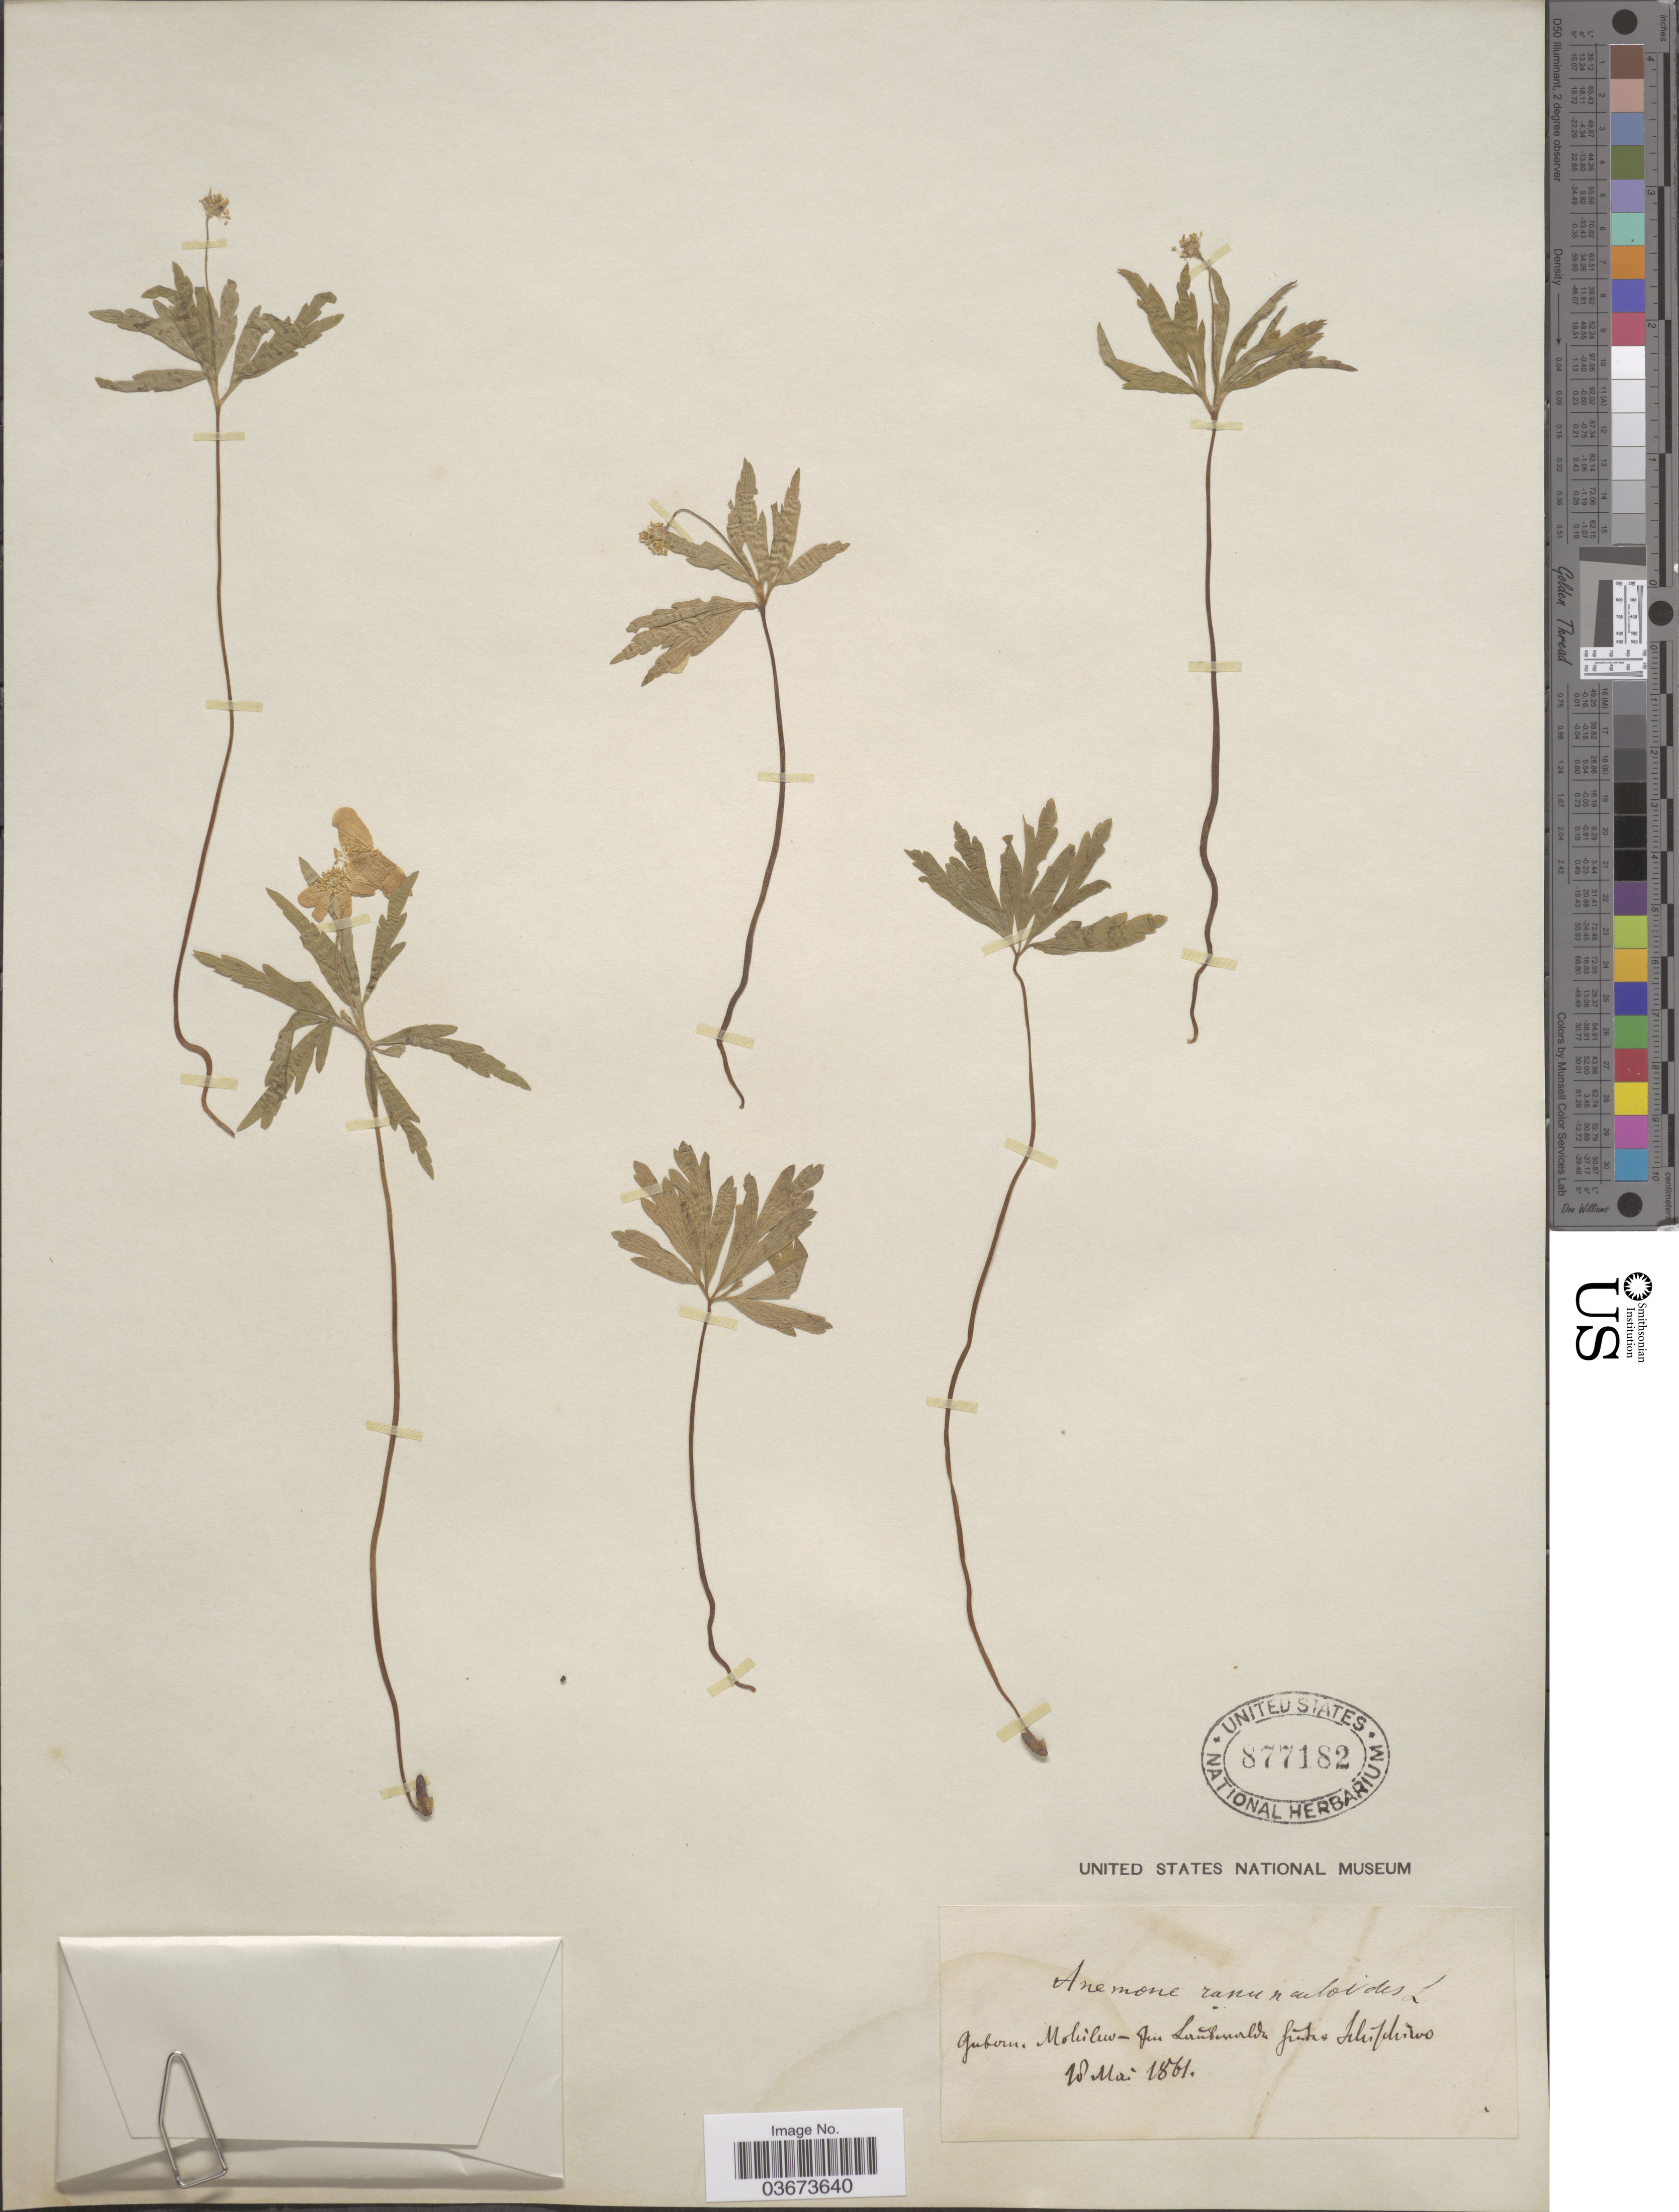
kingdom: Plantae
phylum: Tracheophyta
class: Magnoliopsida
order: Ranunculales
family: Ranunculaceae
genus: Anemone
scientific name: Anemone ranunculoides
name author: L.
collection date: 1861-05-18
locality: Guborn. Moluluv - Tin Laruborurldu fintra Tilufhinvo. [interpreted]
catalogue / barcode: US 877182